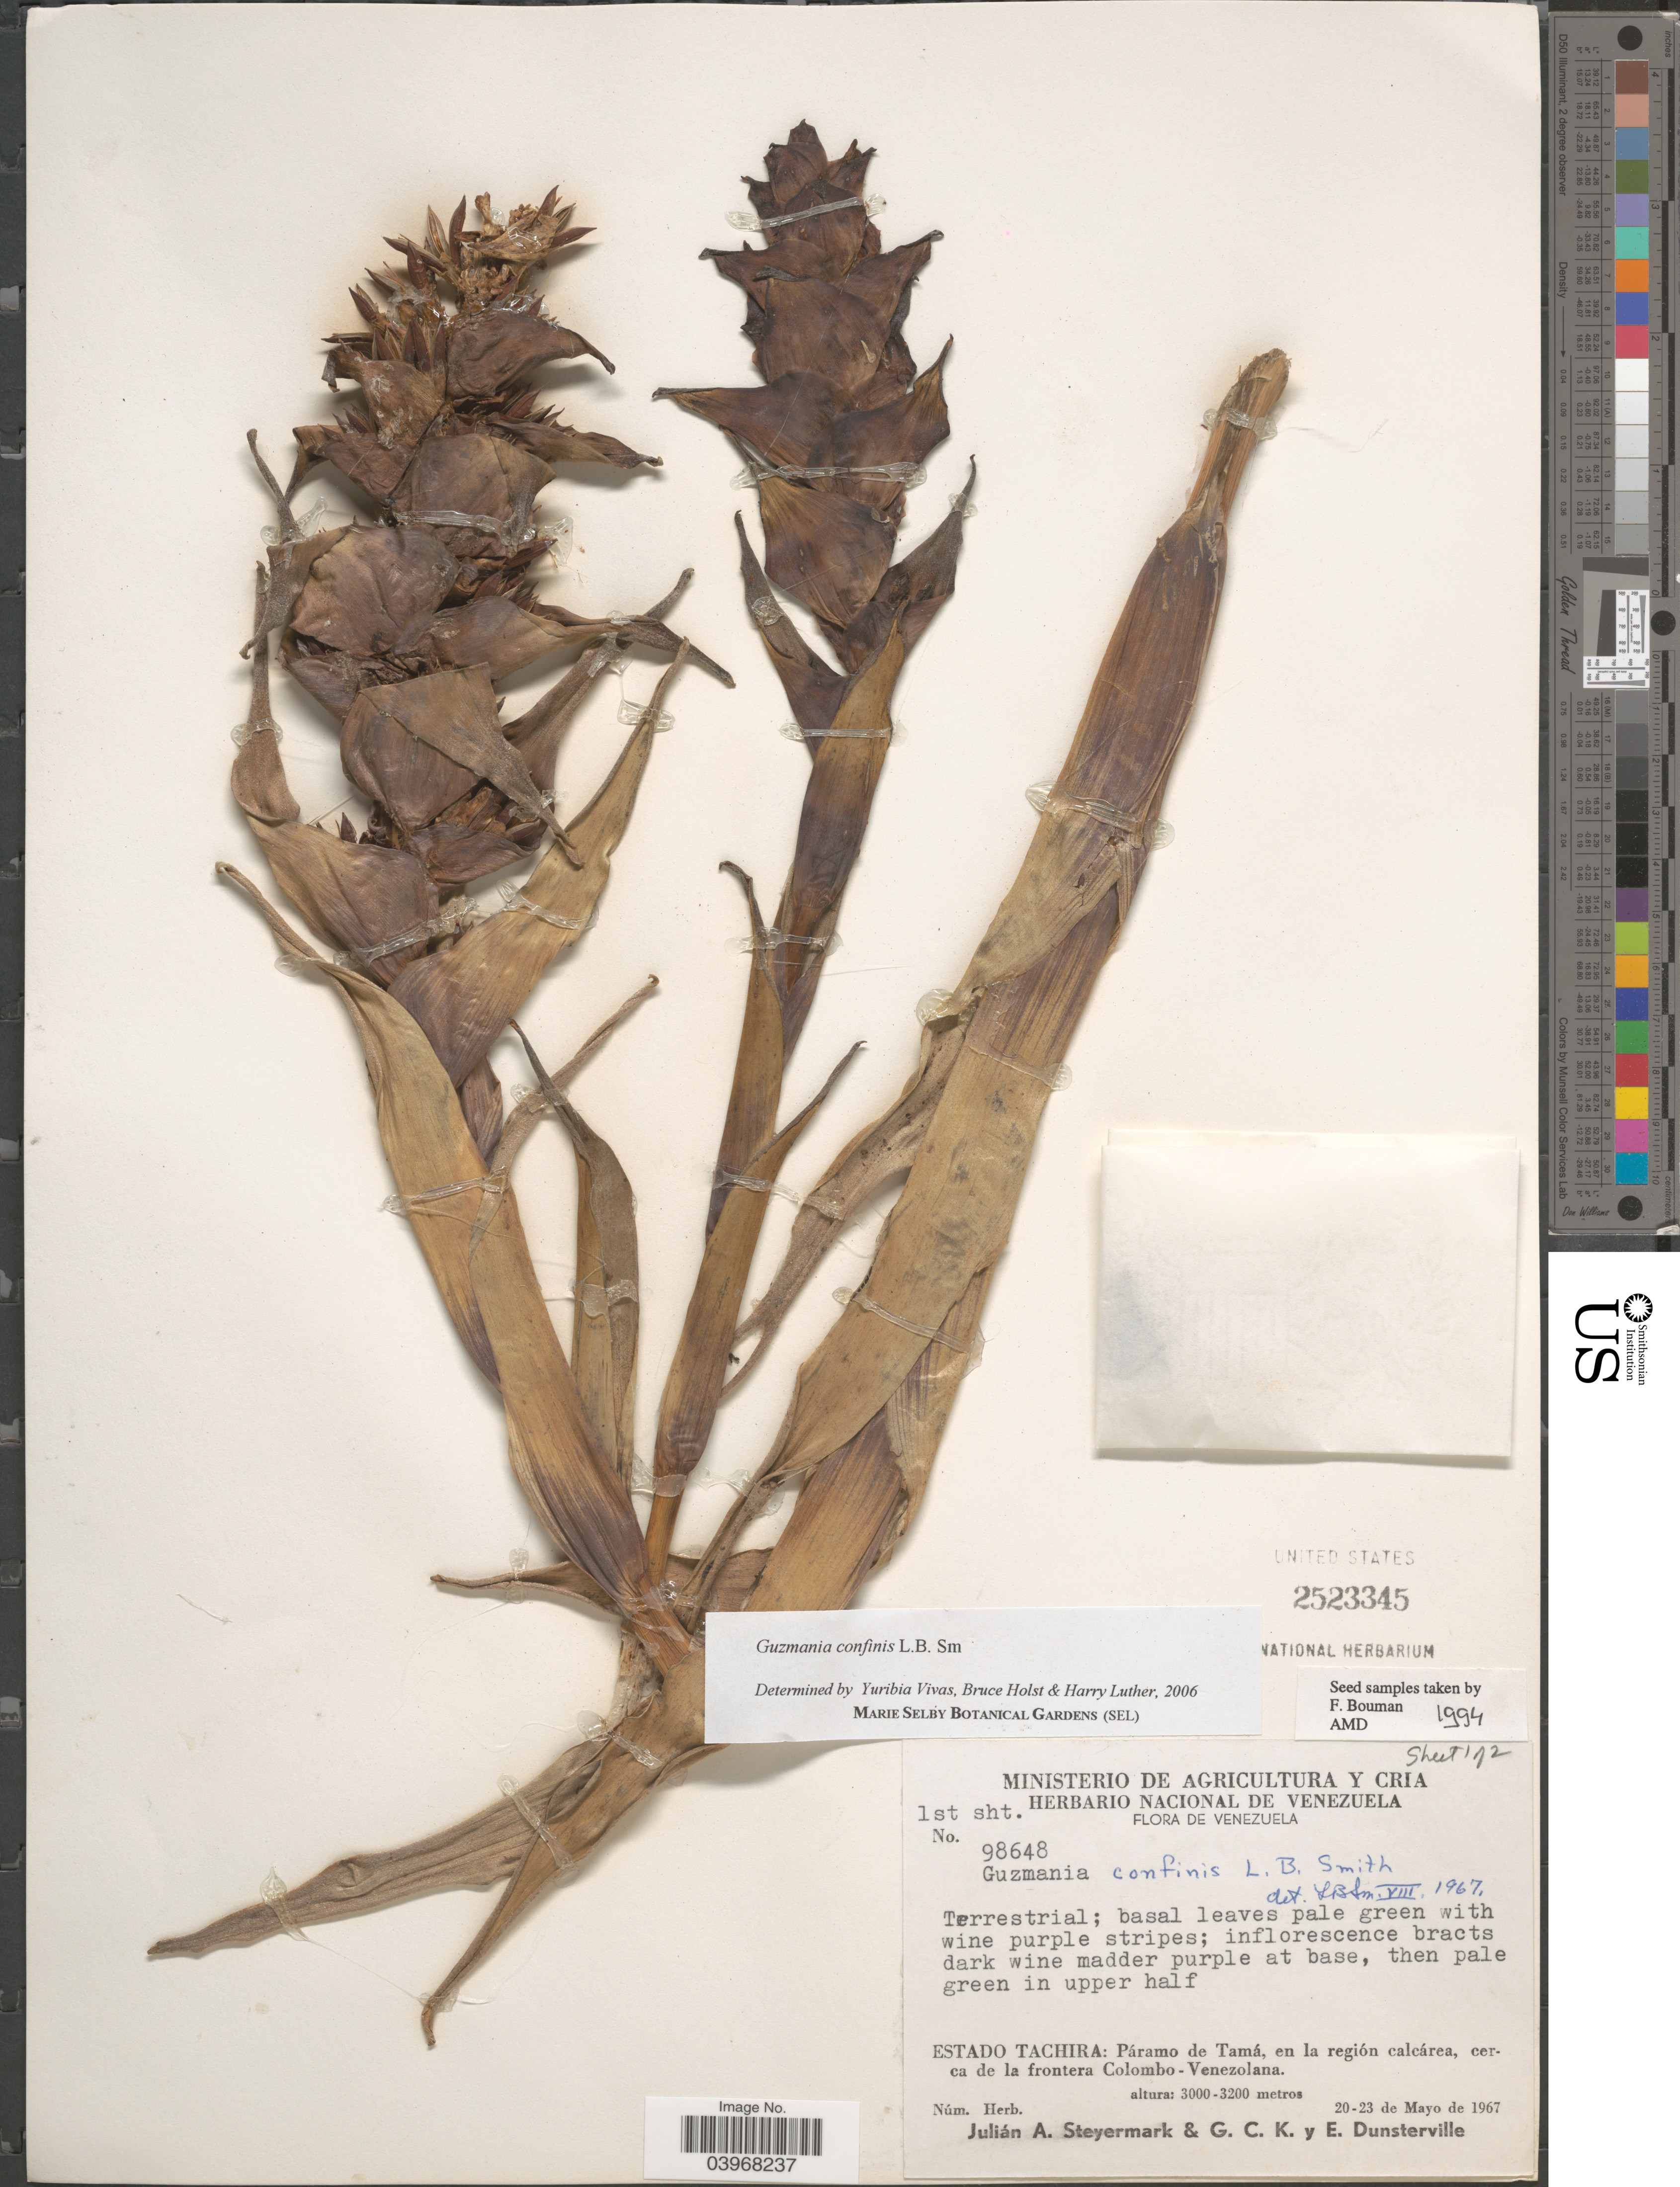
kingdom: Plantae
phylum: Tracheophyta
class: Liliopsida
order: Poales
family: Bromeliaceae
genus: Guzmania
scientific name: Guzmania confinis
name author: L.B. Sm.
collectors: J. Steyermark, G. C. K. Dunsterville & E. Dunsterville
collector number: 98648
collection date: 1967-05-20/1967-05-23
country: Venezuela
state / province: Tachira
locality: Páramo de Tamá, en la región calcárea, cerca de la frontera Colombo-Venezolana.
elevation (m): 3000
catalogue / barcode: US 2523345